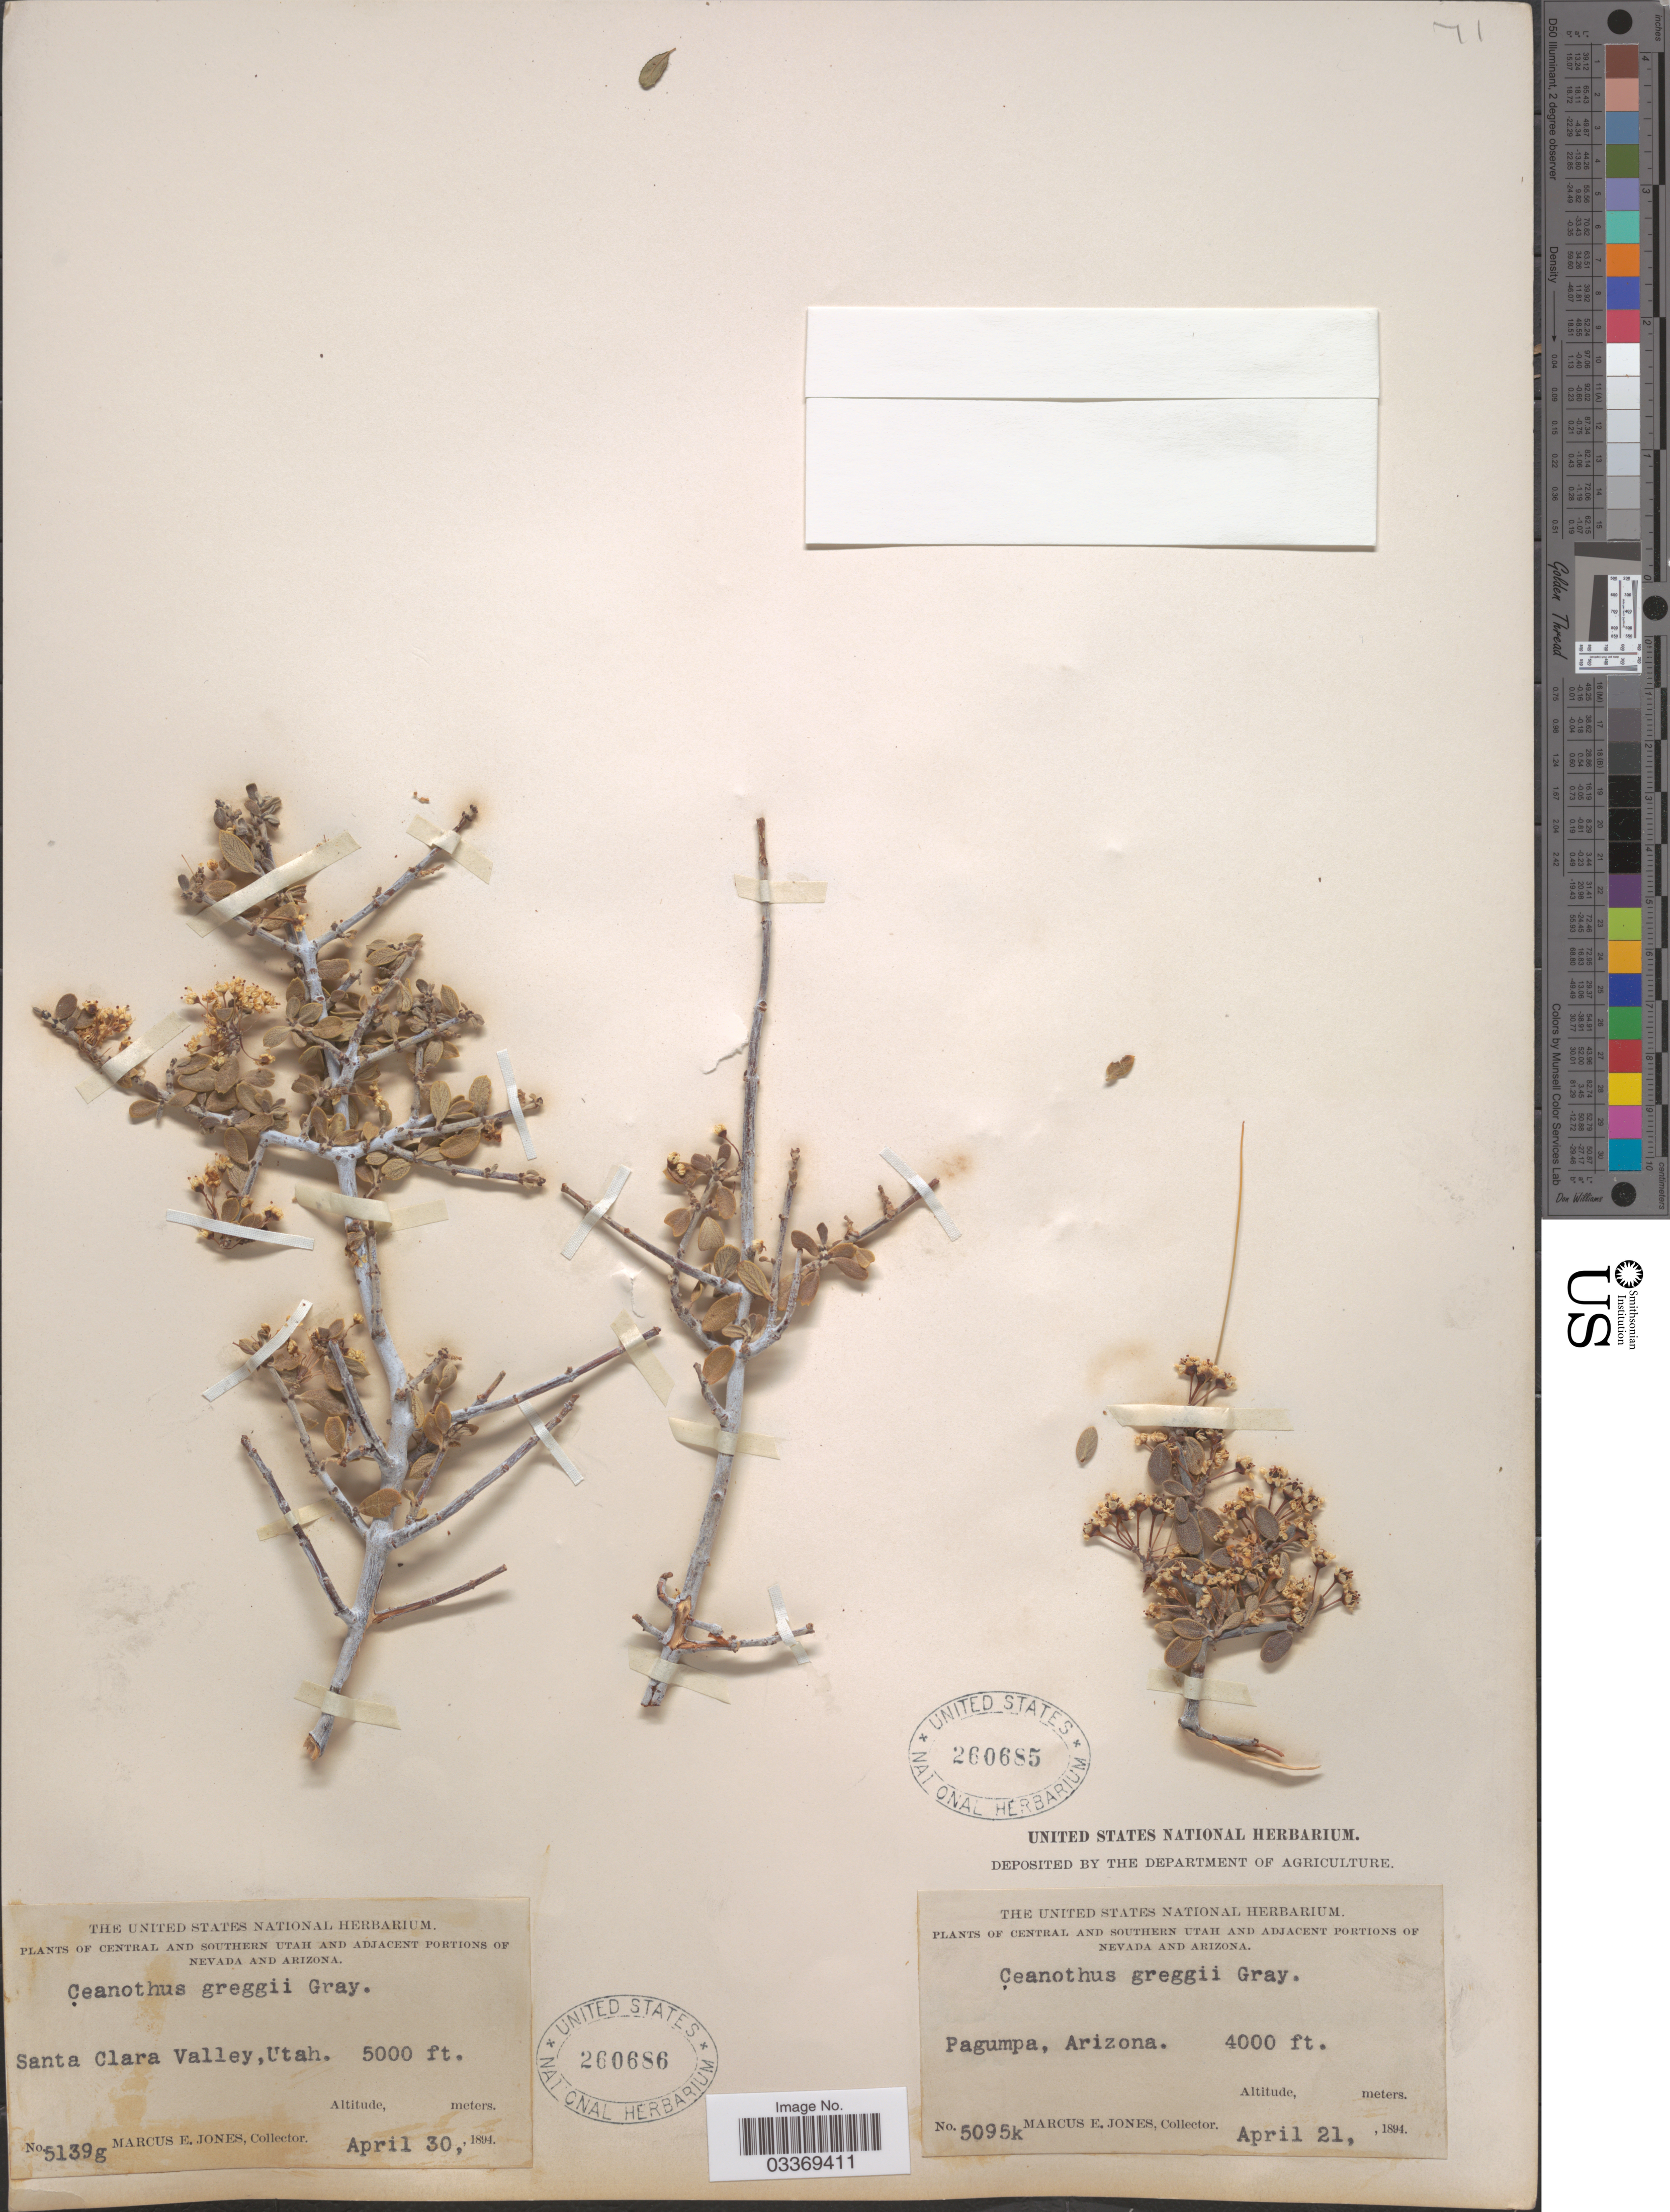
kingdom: Plantae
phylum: Tracheophyta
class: Magnoliopsida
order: Rosales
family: Rhamnaceae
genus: Ceanothus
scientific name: Ceanothus greggii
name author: A. Gray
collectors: M. E. Jones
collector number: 5095k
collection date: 1894-04-21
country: United States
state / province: Arizona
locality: Adjacent portions of Arizona. Pagumpa.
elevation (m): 1219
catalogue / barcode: US 260685